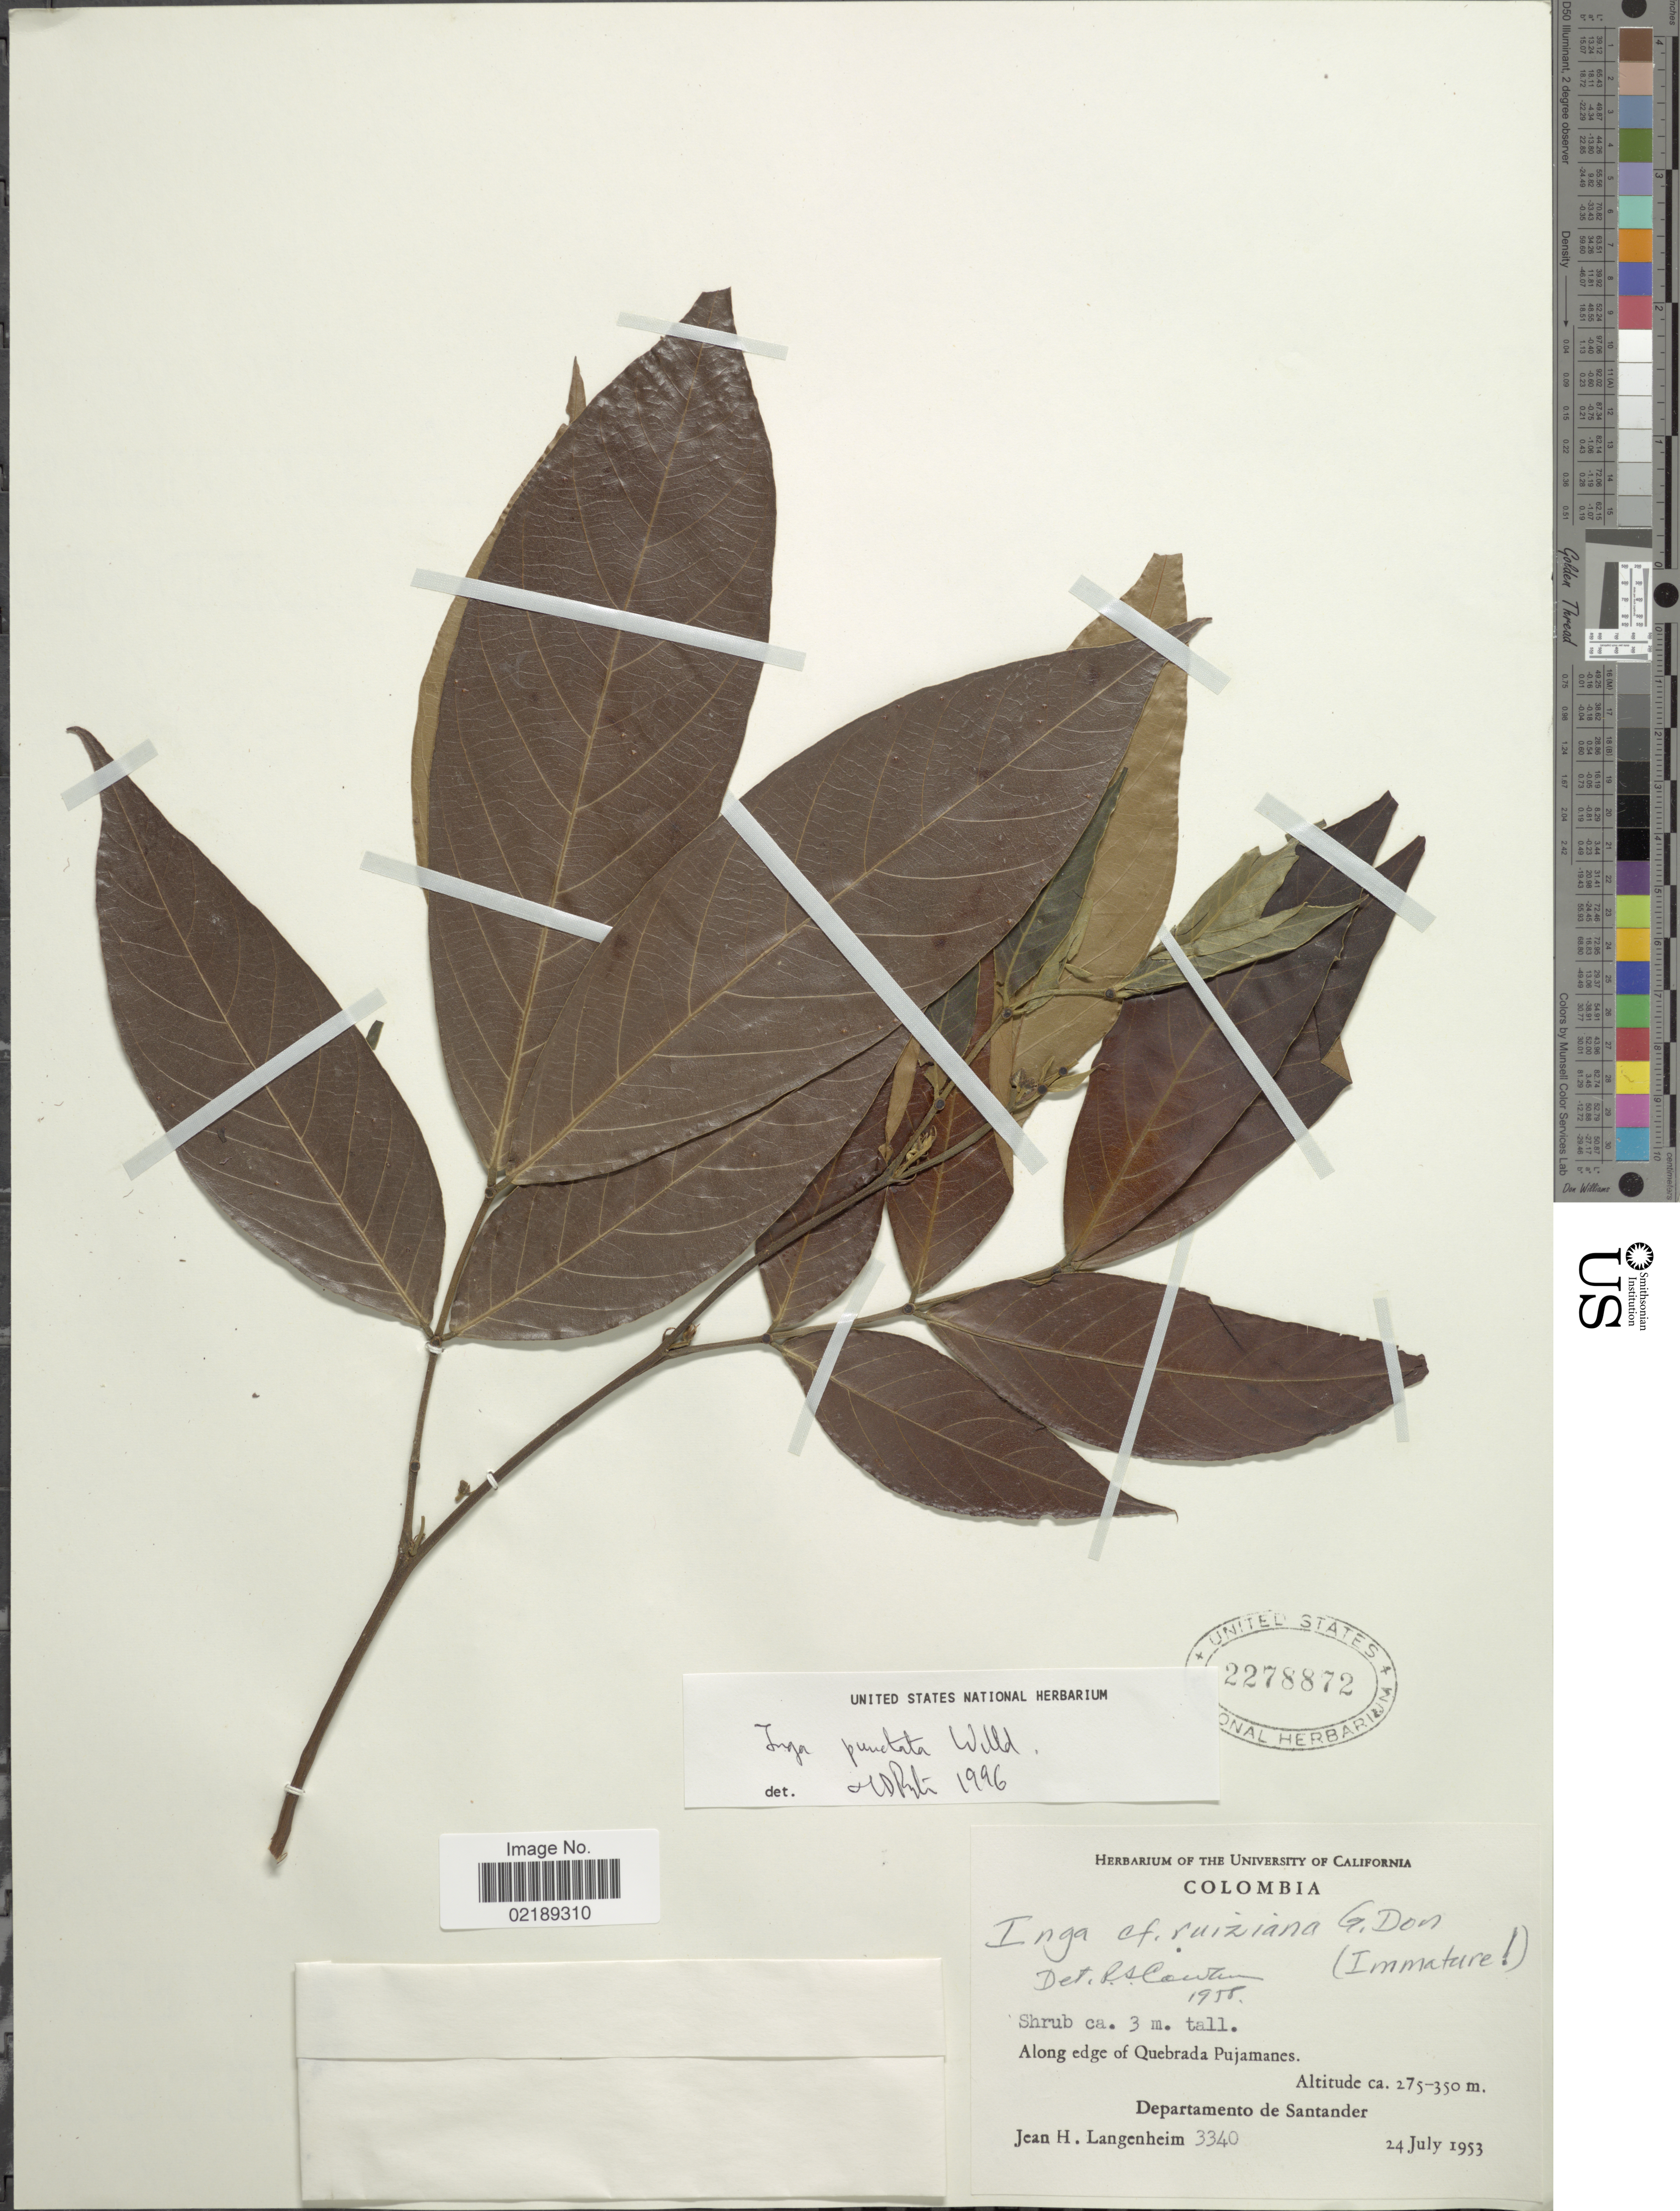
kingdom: Plantae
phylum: Tracheophyta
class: Magnoliopsida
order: Fabales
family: Fabaceae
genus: Inga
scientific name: Inga punctata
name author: Willd.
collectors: J. H. Langenheim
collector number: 3340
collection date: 1953-07-24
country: Colombia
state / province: Santander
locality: Along edge of Quebrada Pujamanes.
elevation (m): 275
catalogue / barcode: US 2278872